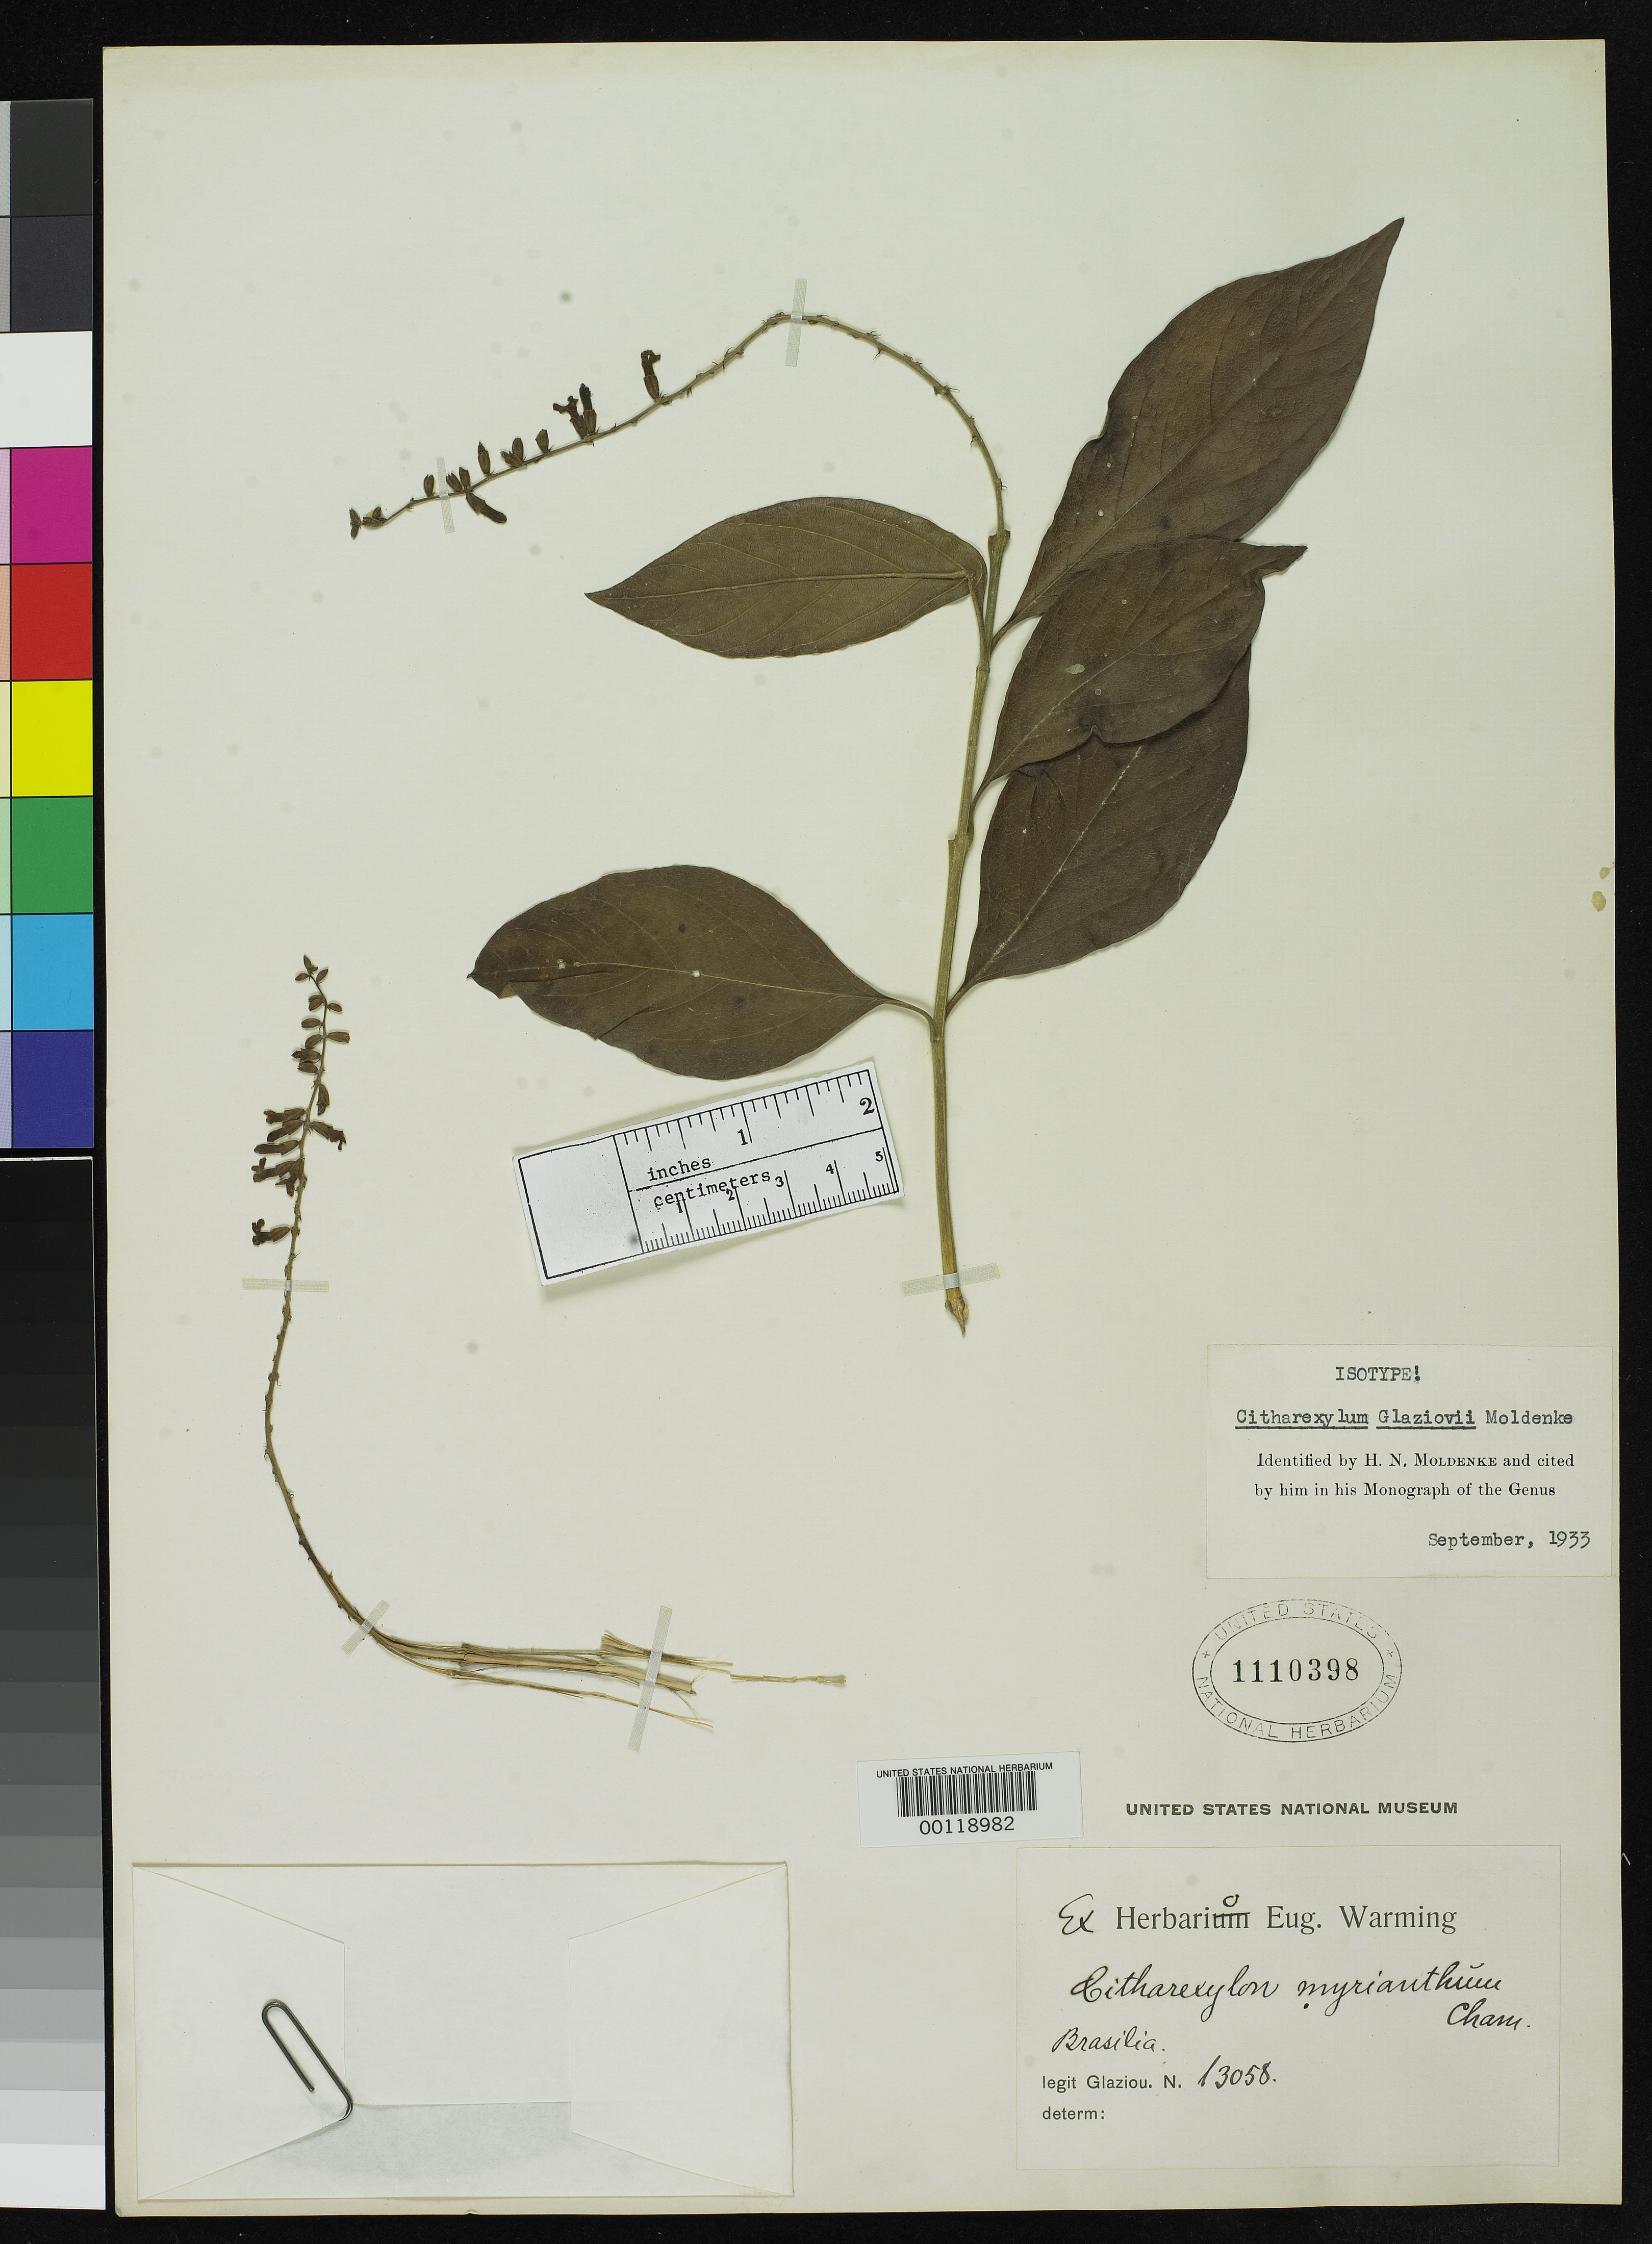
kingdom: Plantae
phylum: Tracheophyta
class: Magnoliopsida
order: Lamiales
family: Verbenaceae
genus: Citharexylum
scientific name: Citharexylum glaziovii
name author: Moldenke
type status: Isotype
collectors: A. F. M. Glaziou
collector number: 13058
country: Brazil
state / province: Minas Gerais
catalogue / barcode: US 1110398